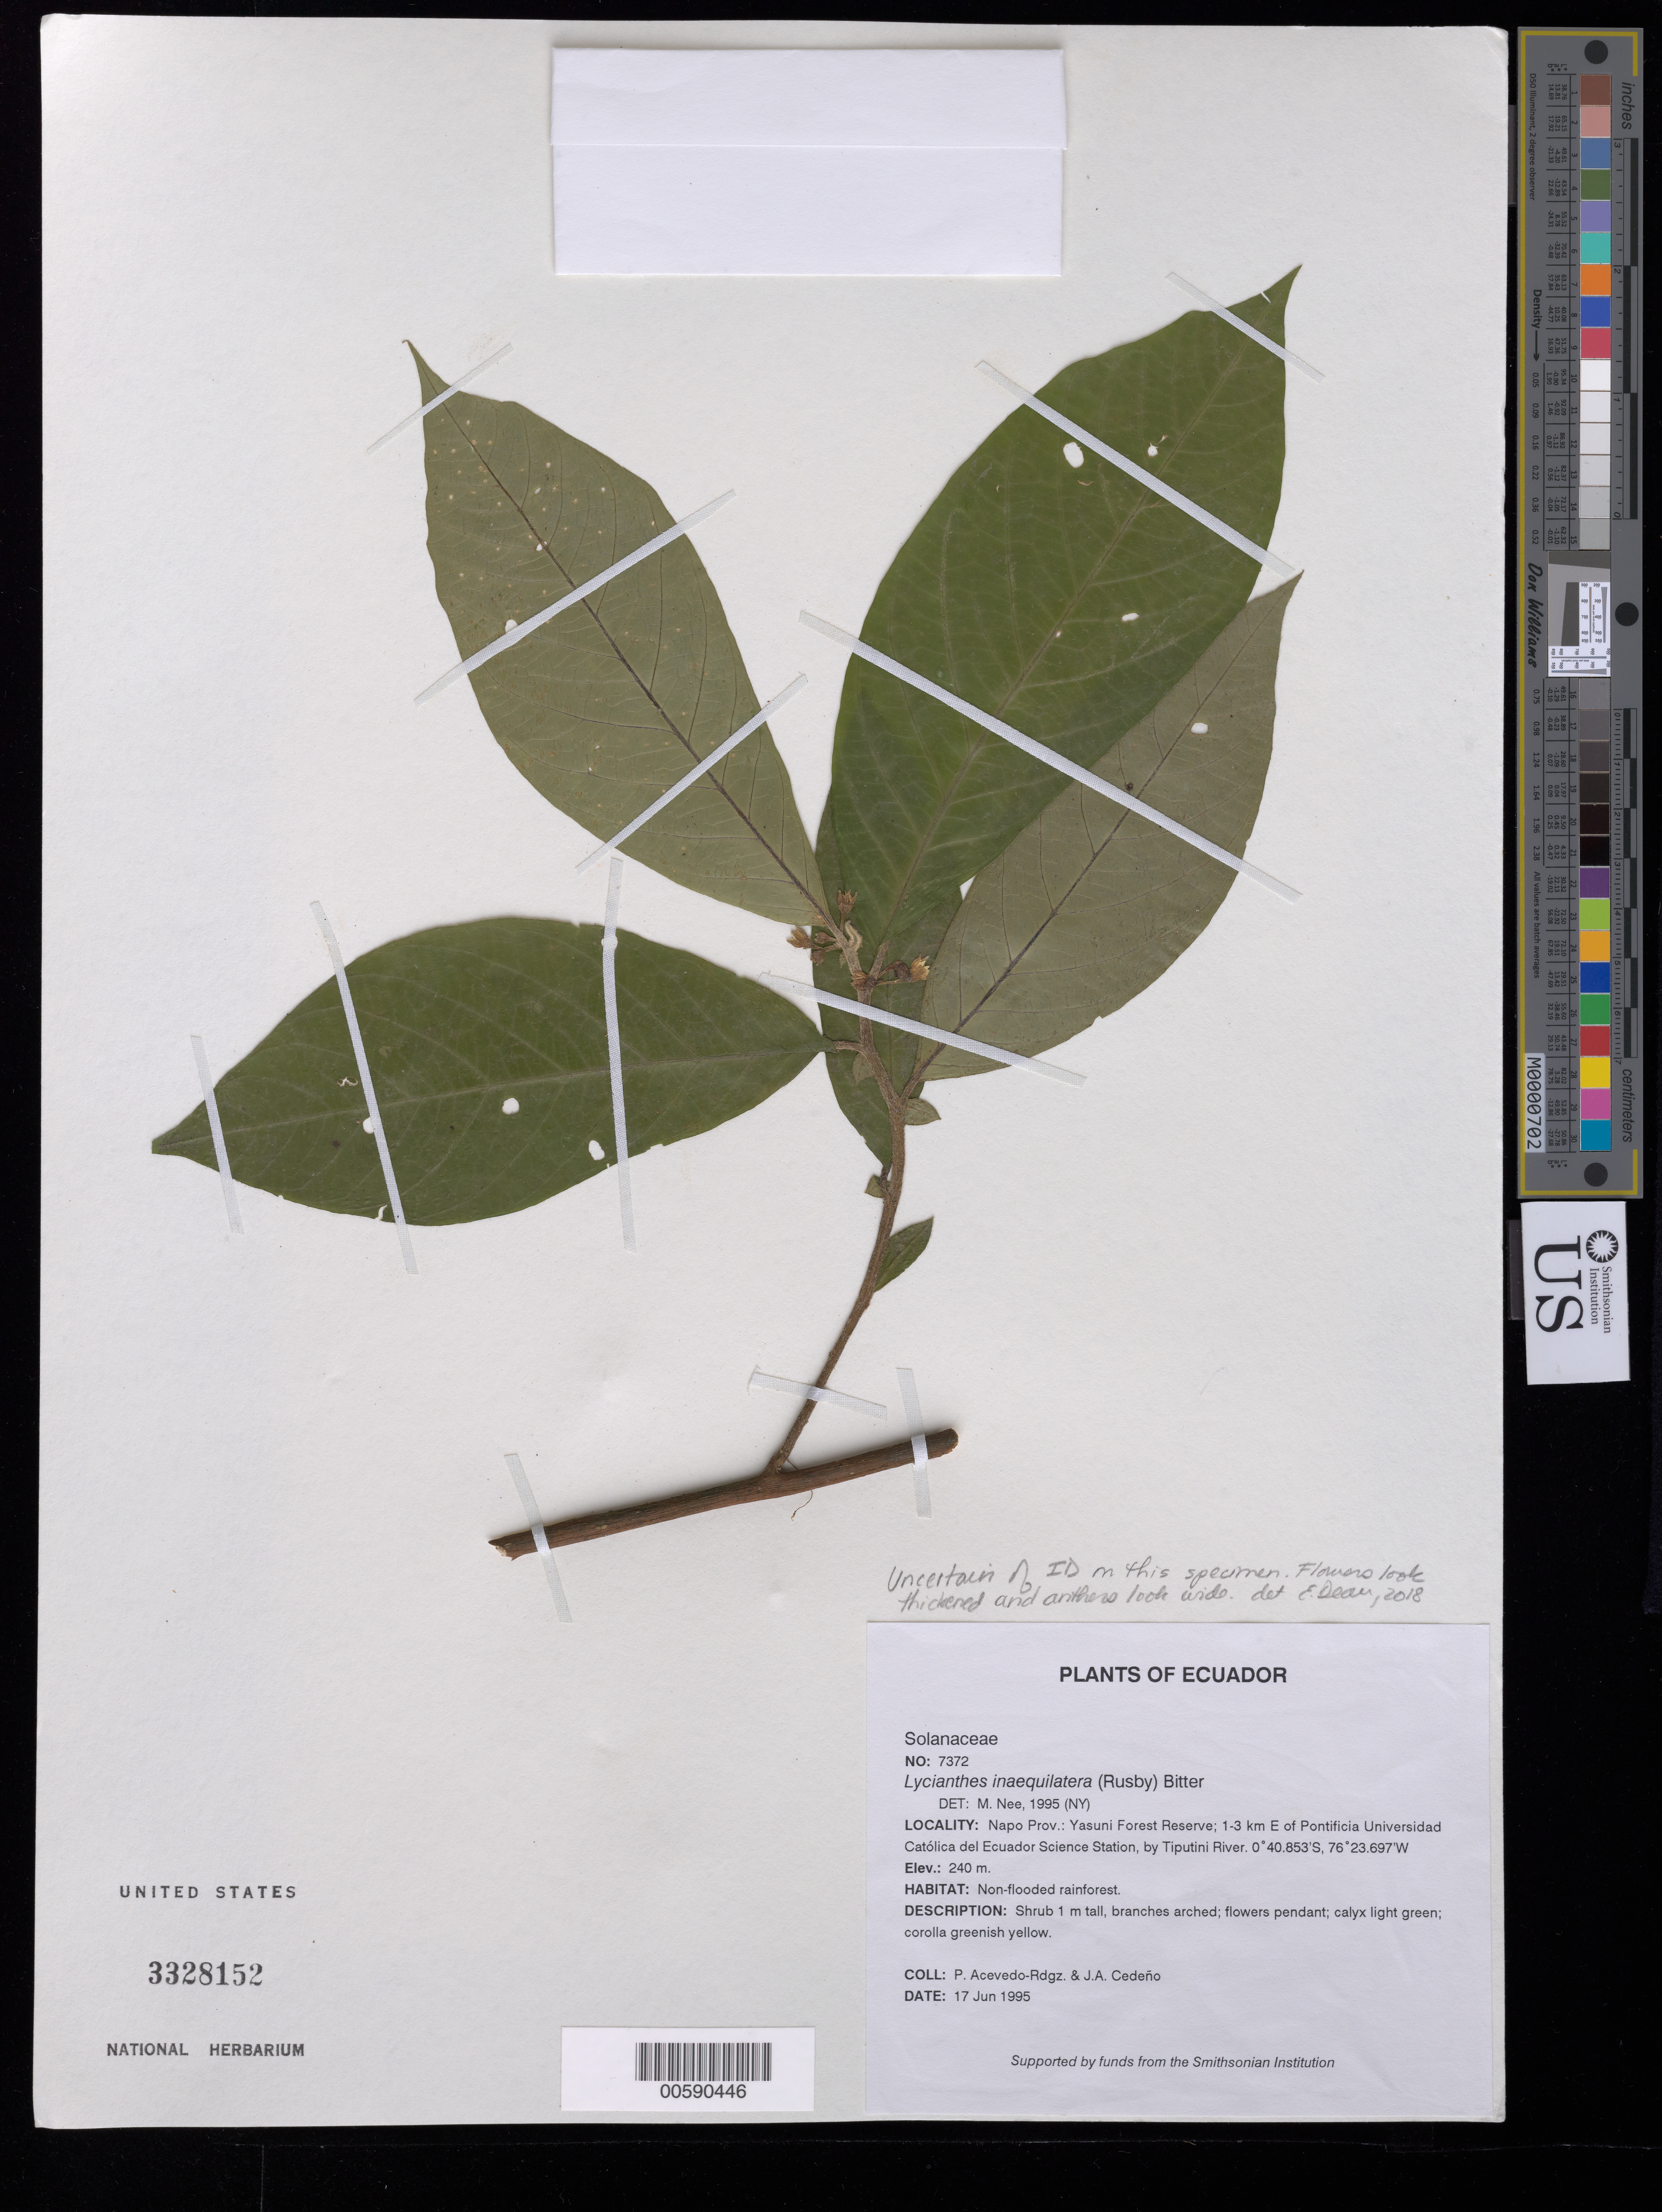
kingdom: Plantae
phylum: Tracheophyta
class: Magnoliopsida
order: Solanales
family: Solanaceae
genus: Lycianthes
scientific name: Lycianthes inaequilatera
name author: (Rusby) Bitter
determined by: Nee, Michael H.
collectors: P. Acevedo-Rodr. & J. A. Cedeño M.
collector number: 7372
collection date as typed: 17 Jun 1995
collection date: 1995-06-17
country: Ecuador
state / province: Napo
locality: Napo Prov.: Yasuni Forest Reserve; 1-3 km E of Pontificia Universidad Católica del Ecuador Science Station by Tiputini River.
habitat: Non-flooded rainforest.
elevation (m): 240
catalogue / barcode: US 3328152